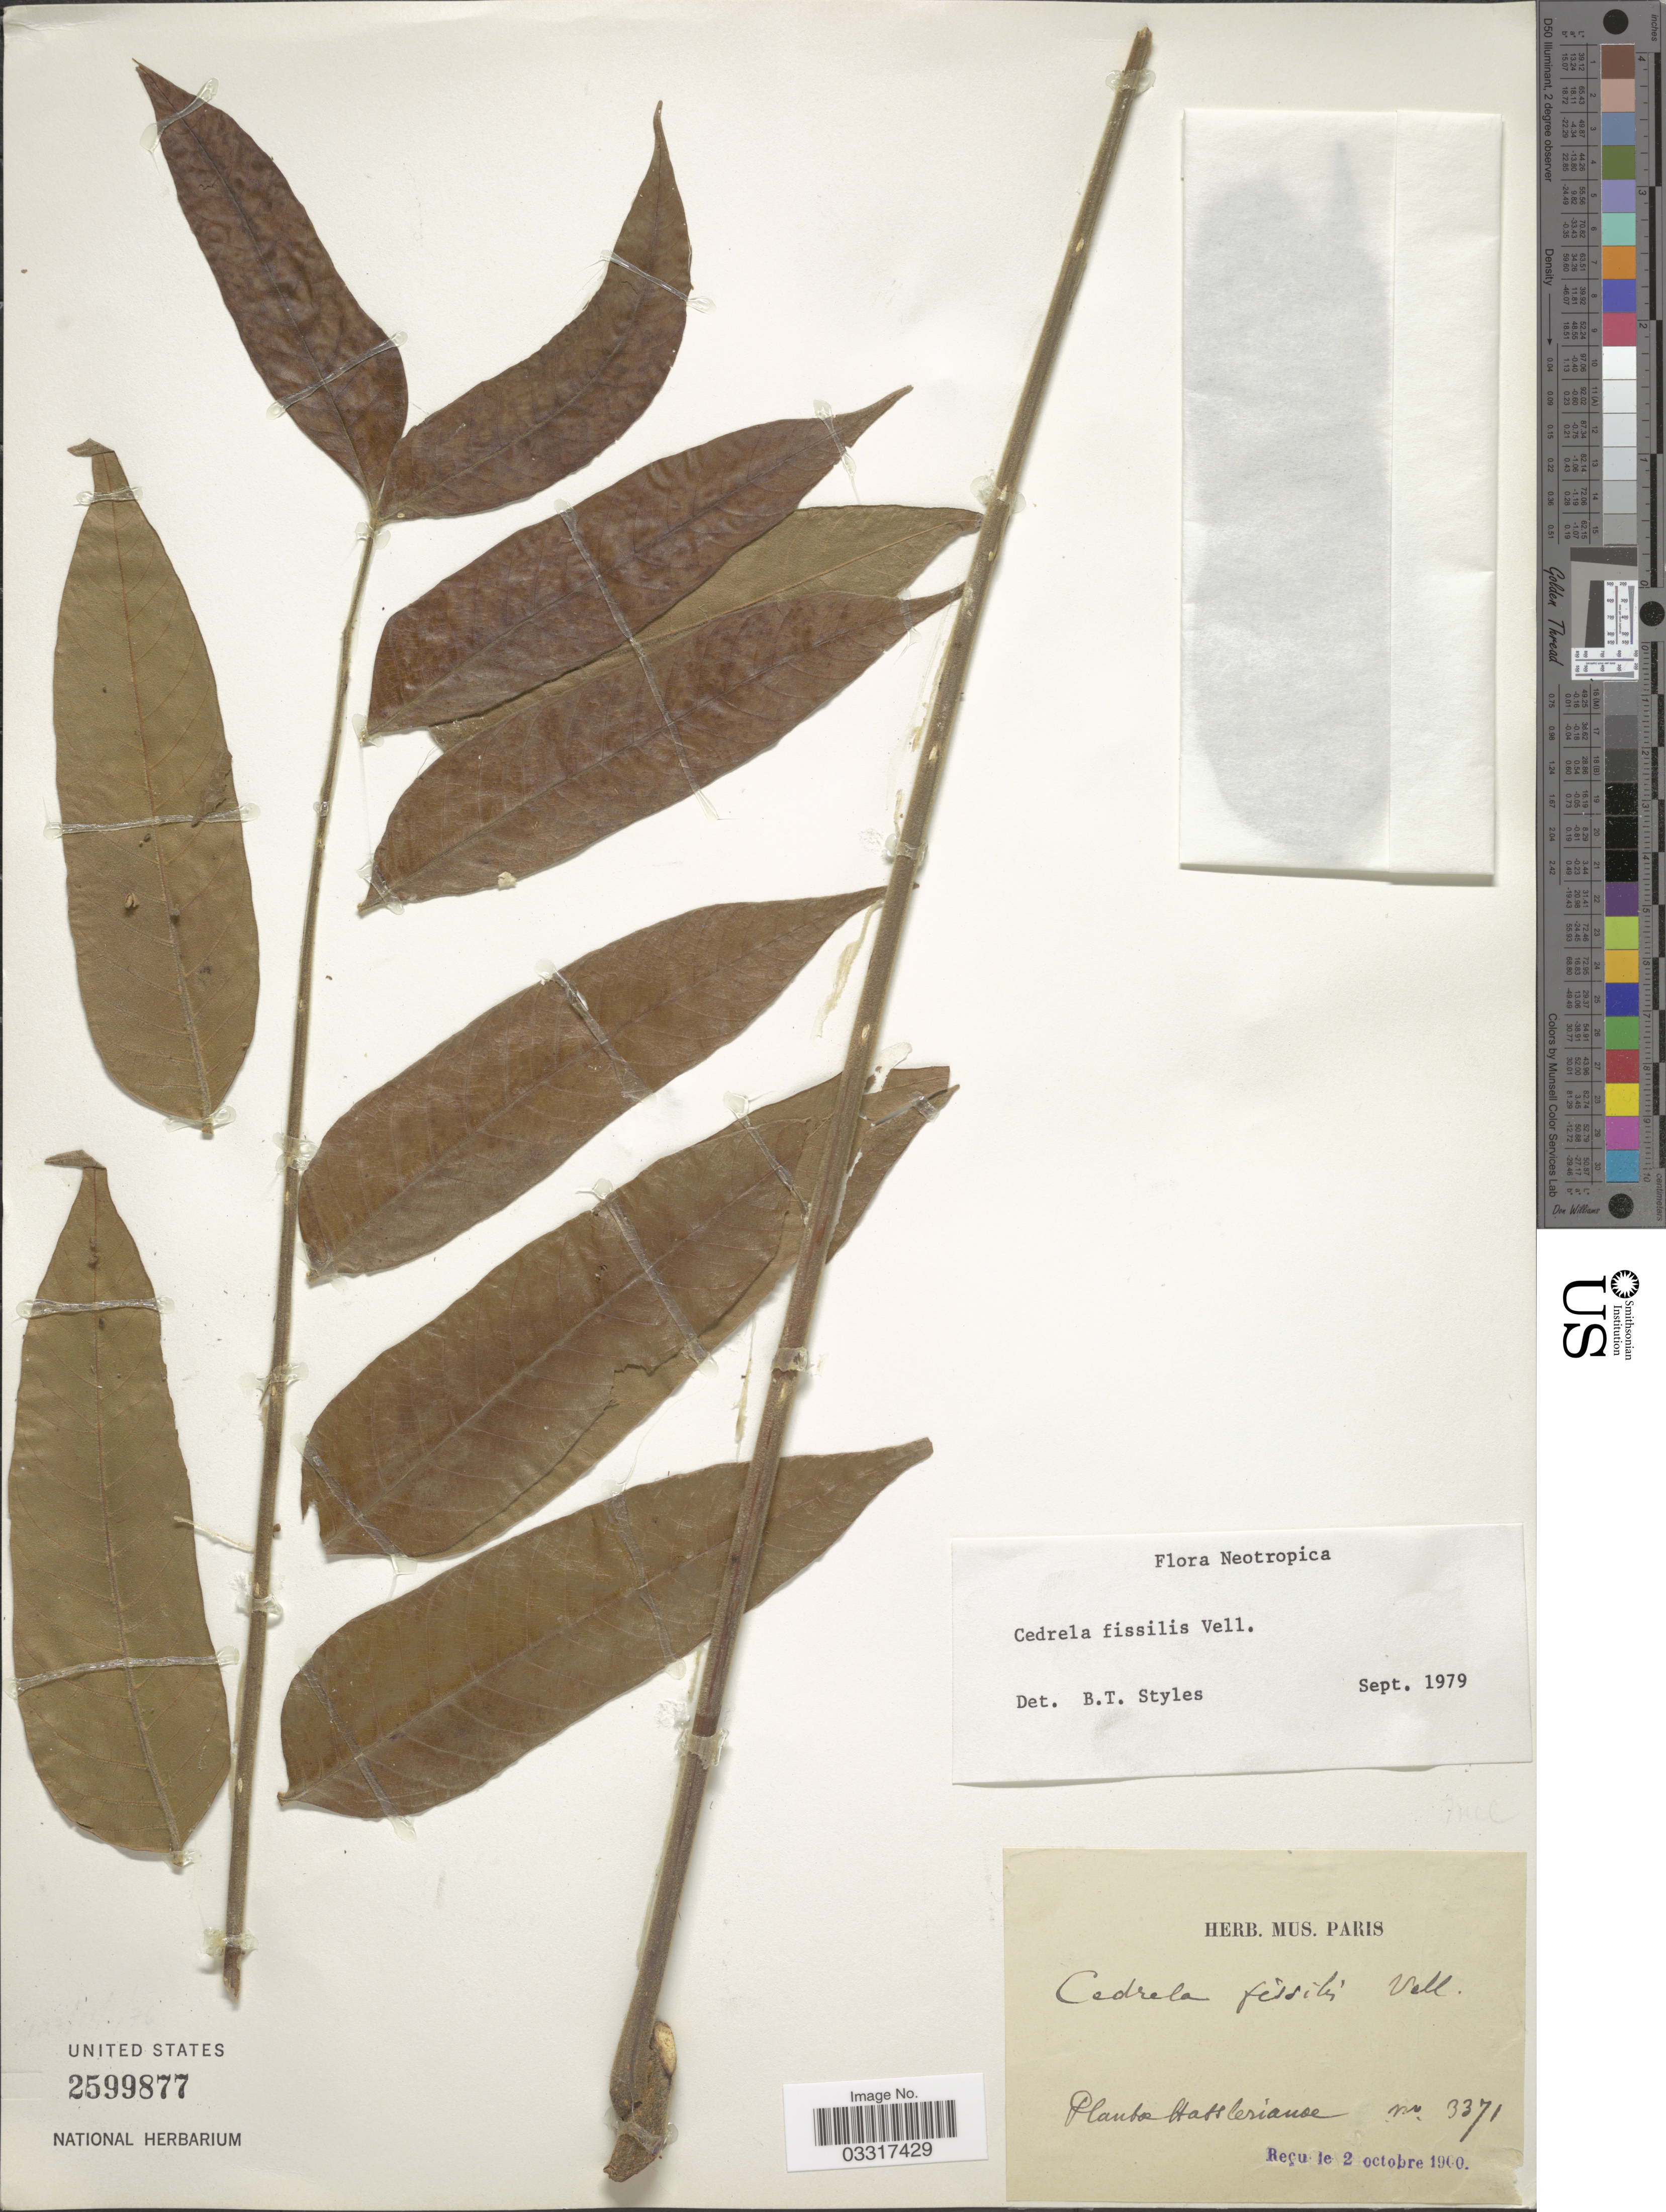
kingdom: Plantae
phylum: Tracheophyta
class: Magnoliopsida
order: Sapindales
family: Meliaceae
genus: Cedrela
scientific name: Cedrela fissilis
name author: Vell.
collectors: Hassler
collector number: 3371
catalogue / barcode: US 2599877